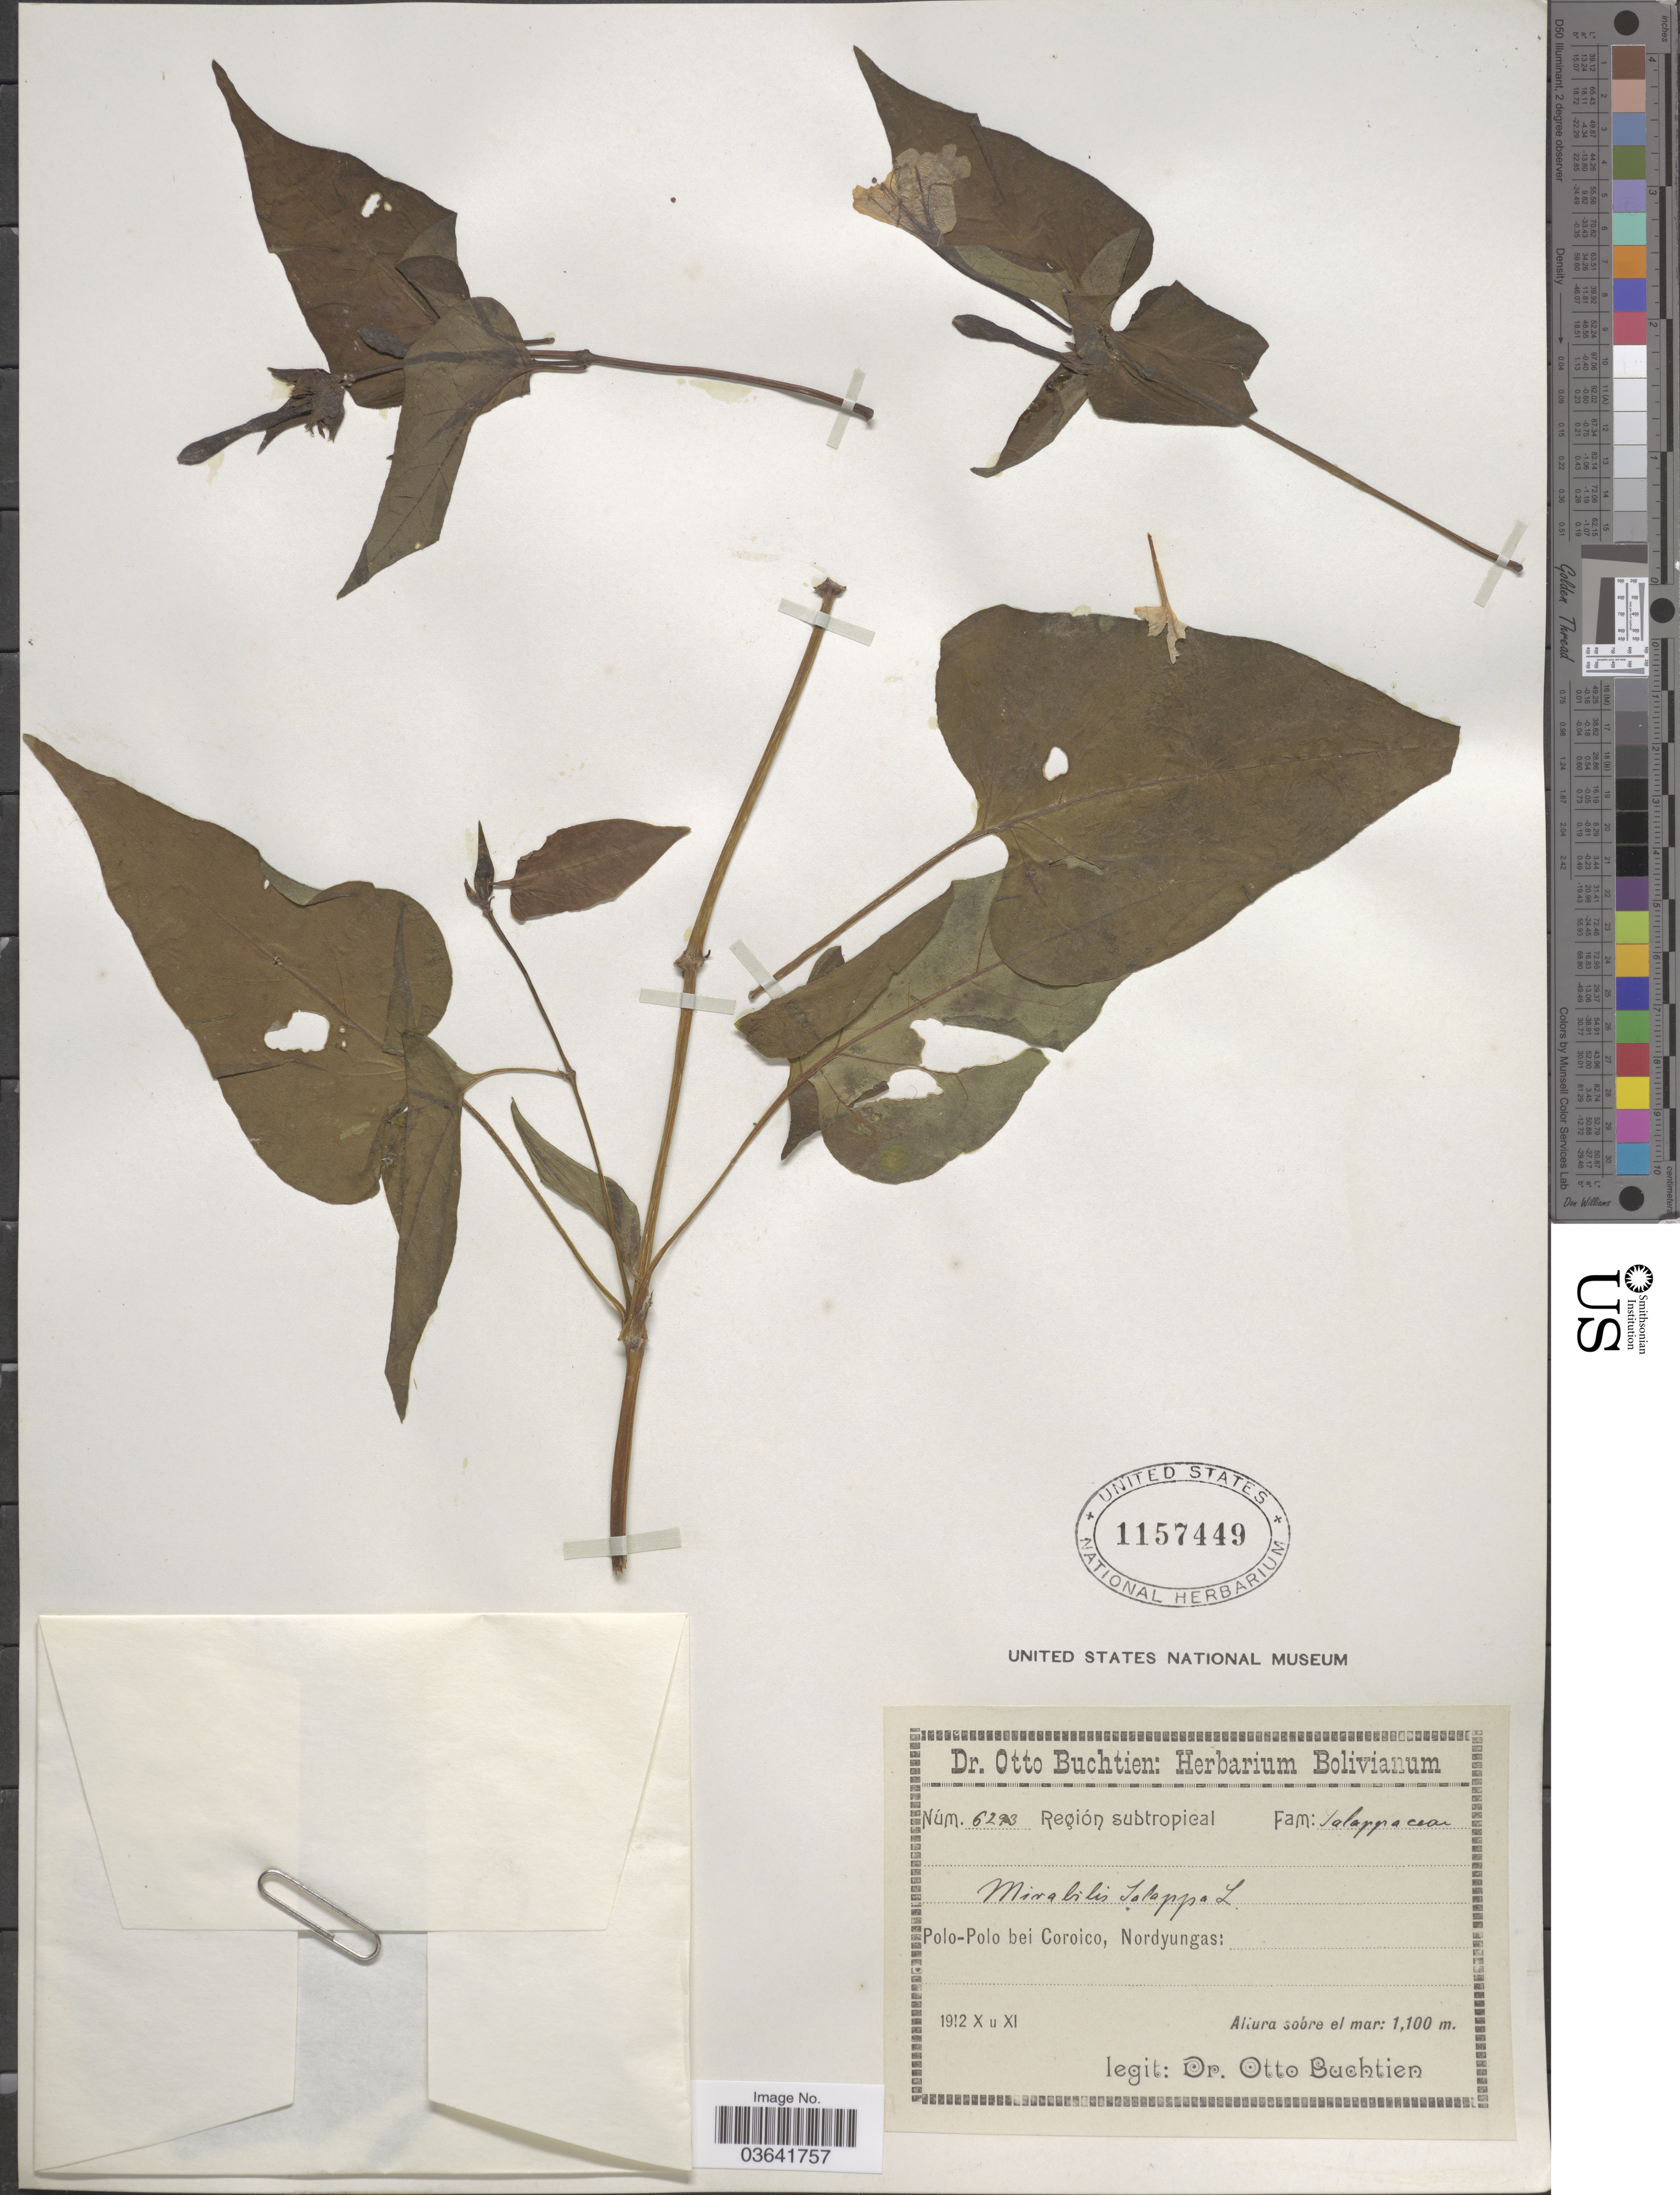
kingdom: Plantae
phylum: Tracheophyta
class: Magnoliopsida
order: Caryophyllales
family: Nyctaginaceae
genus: Mirabilis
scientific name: Mirabilis jalapa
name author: L.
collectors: O. Buchtien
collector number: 6293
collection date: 1912-10/1912-11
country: Bolivia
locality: Región subtropical. Polo-Polo bei Coroico, Nordyungas.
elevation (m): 1100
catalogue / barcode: US 1157449